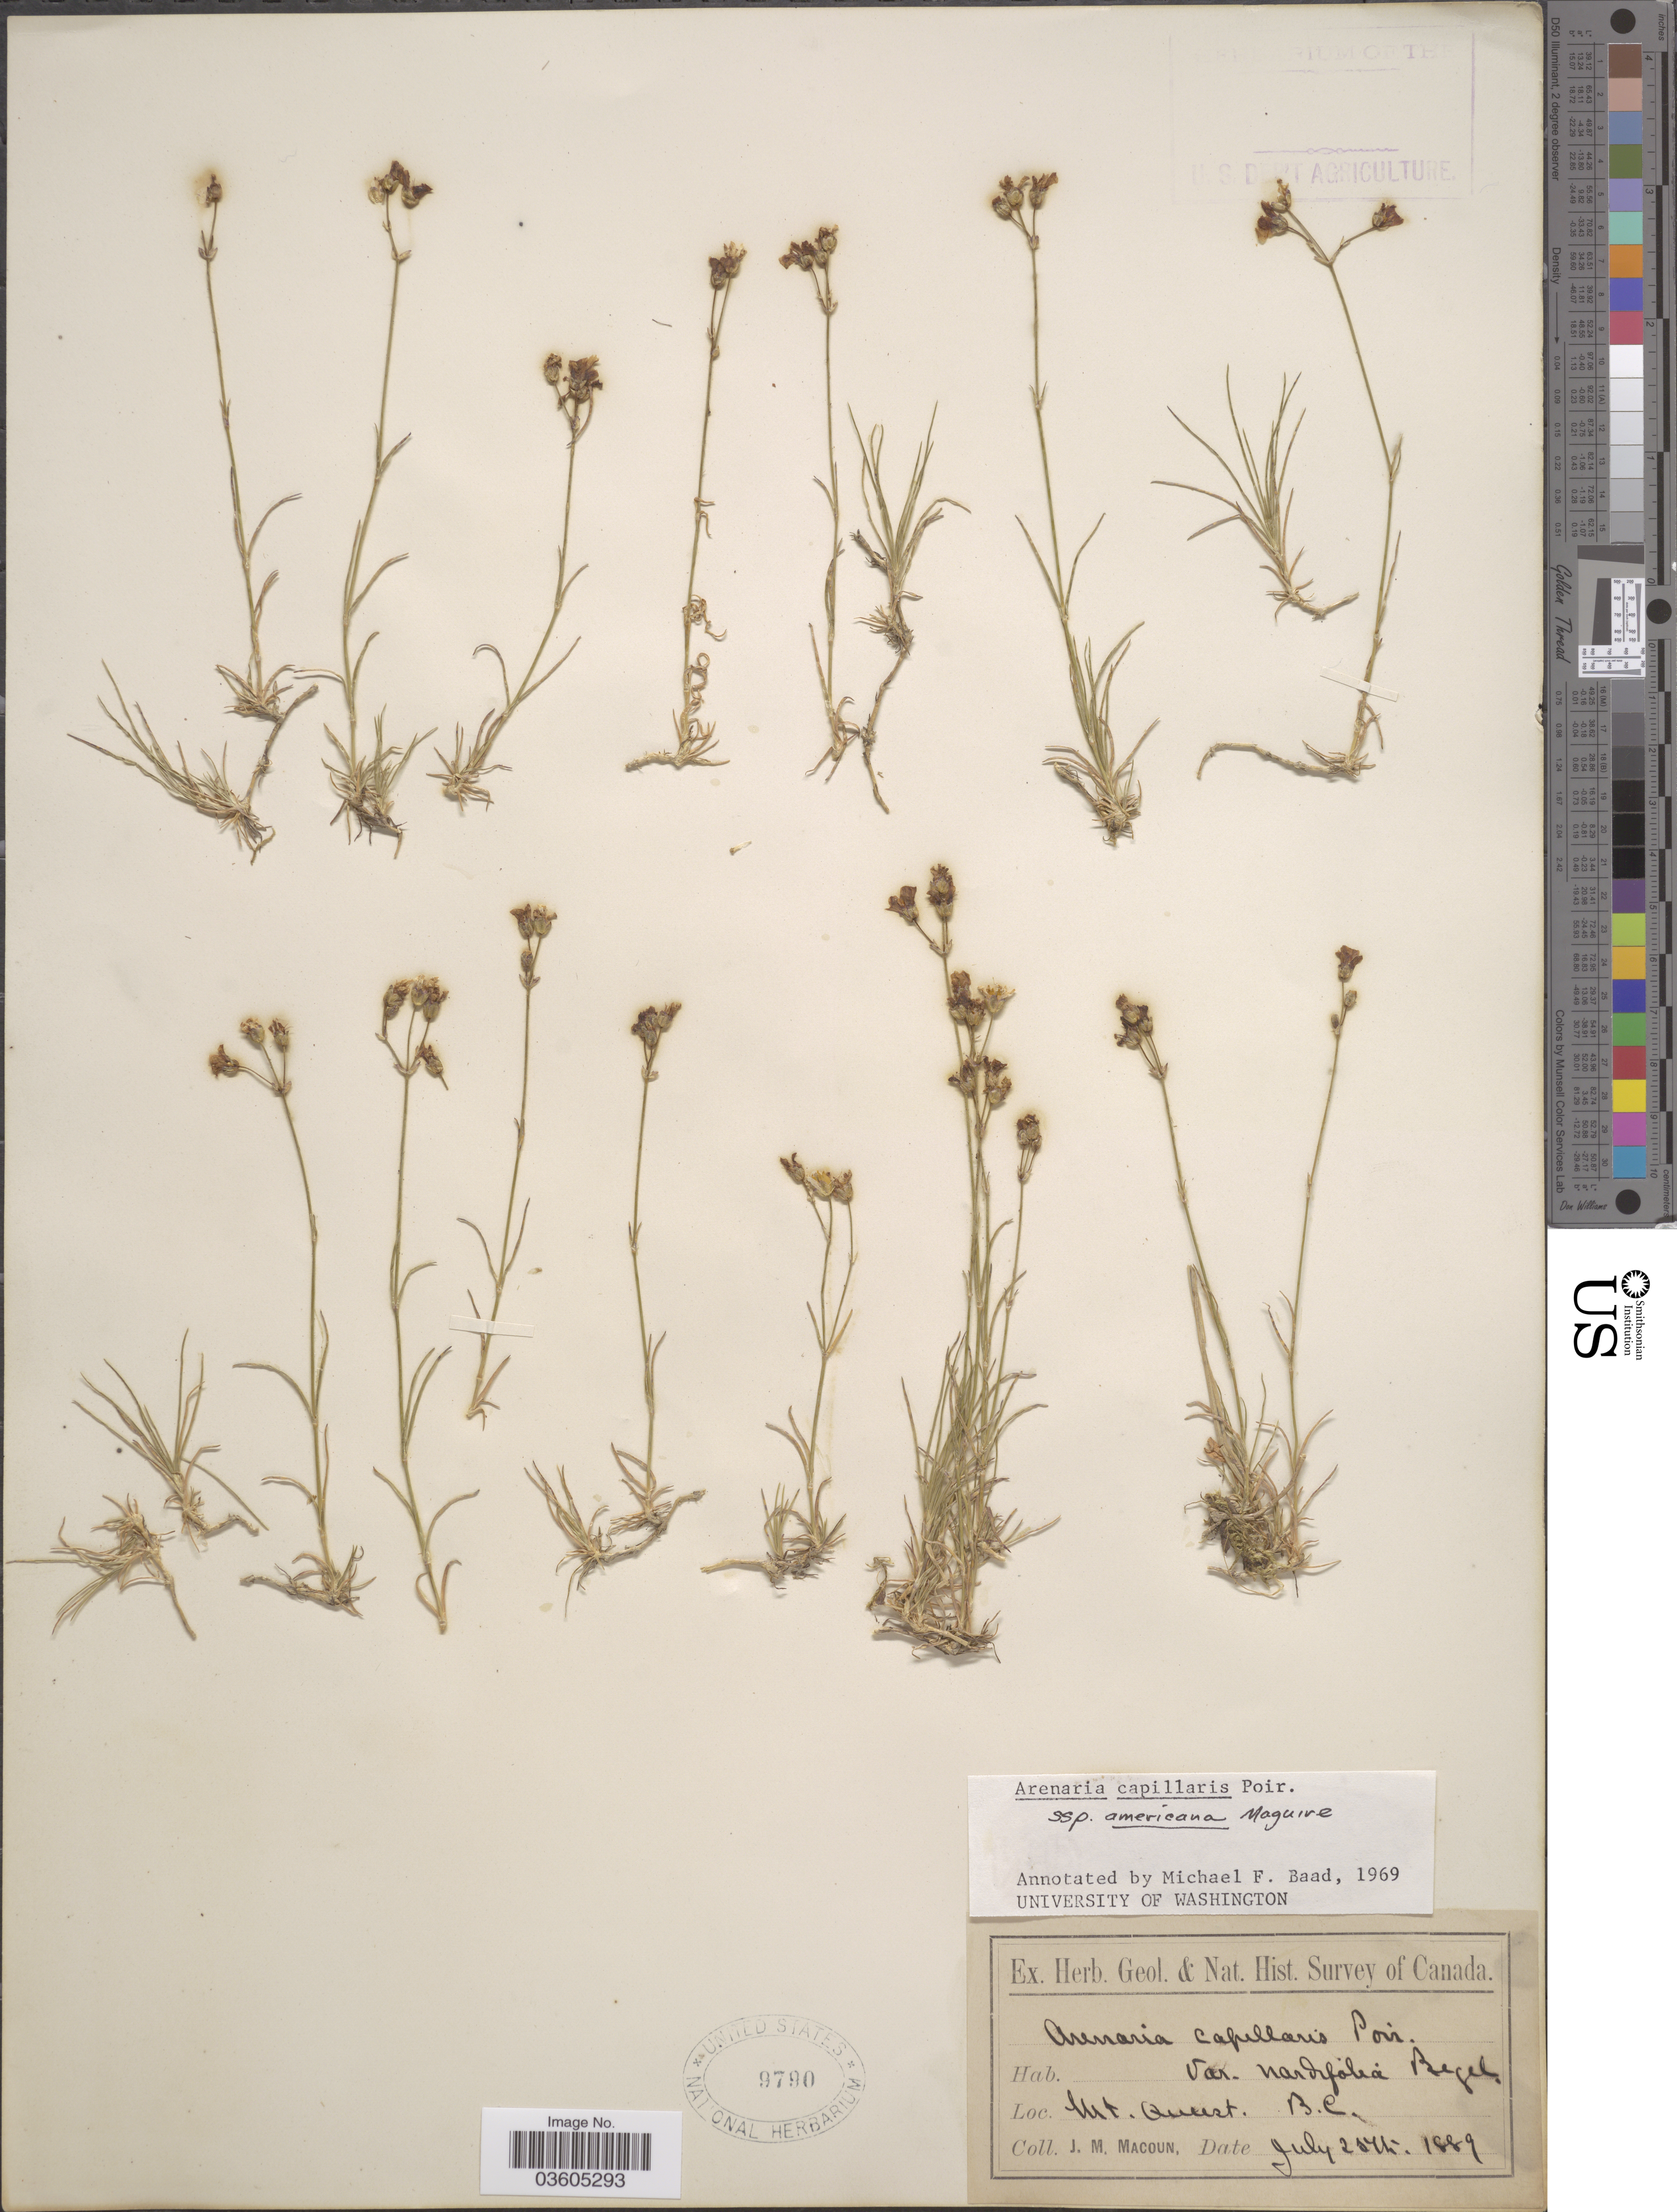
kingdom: Plantae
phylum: Tracheophyta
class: Magnoliopsida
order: Caryophyllales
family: Caryophyllaceae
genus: Eremogone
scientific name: Eremogone capillaris var. americana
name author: (Maguire) R.L. Hartm. & Rabeler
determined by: U.S. National Herbarium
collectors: J. M. Macoun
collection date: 1889-07-25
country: Canada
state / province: British Columbia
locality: Mt. Quest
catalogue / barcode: US 9790